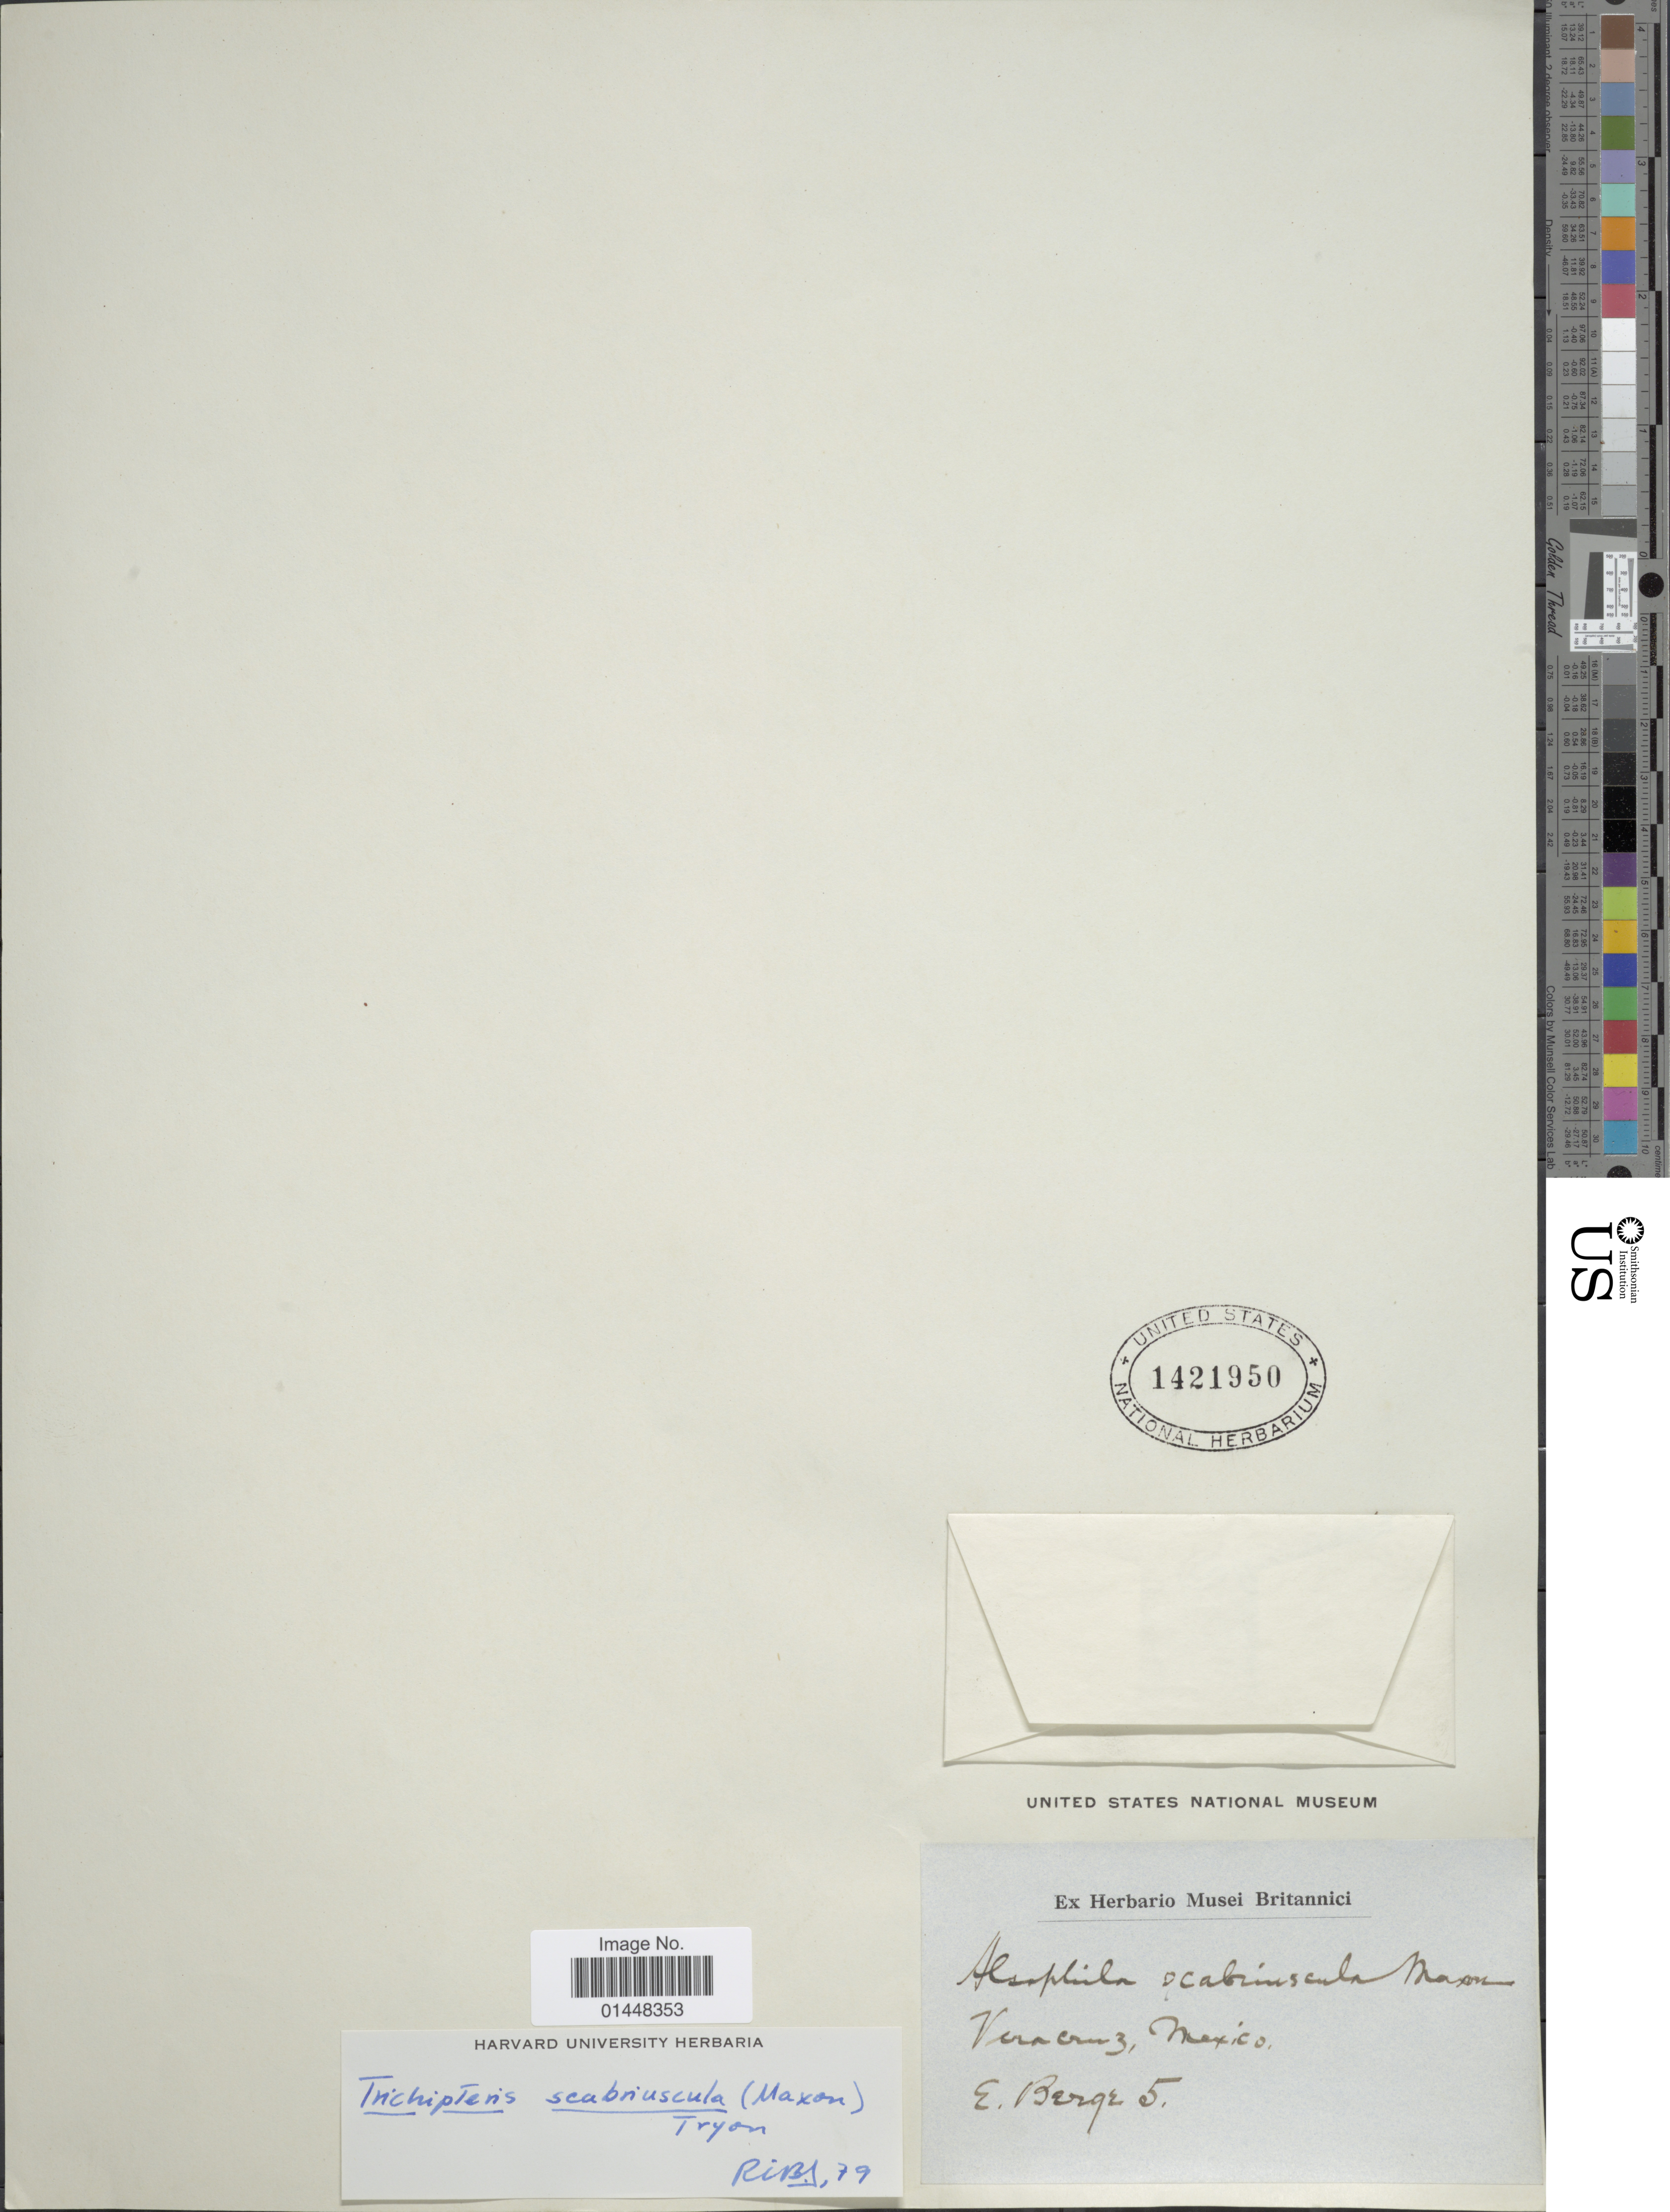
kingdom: Plantae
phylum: Tracheophyta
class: Polypodiopsida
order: Cyatheales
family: Cyatheaceae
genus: Cyathea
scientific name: Cyathea bicrenata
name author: Liebm.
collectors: E. Berge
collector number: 5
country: Mexico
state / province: Veracruz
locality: Veracruz, Mexico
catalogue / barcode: US 1421950